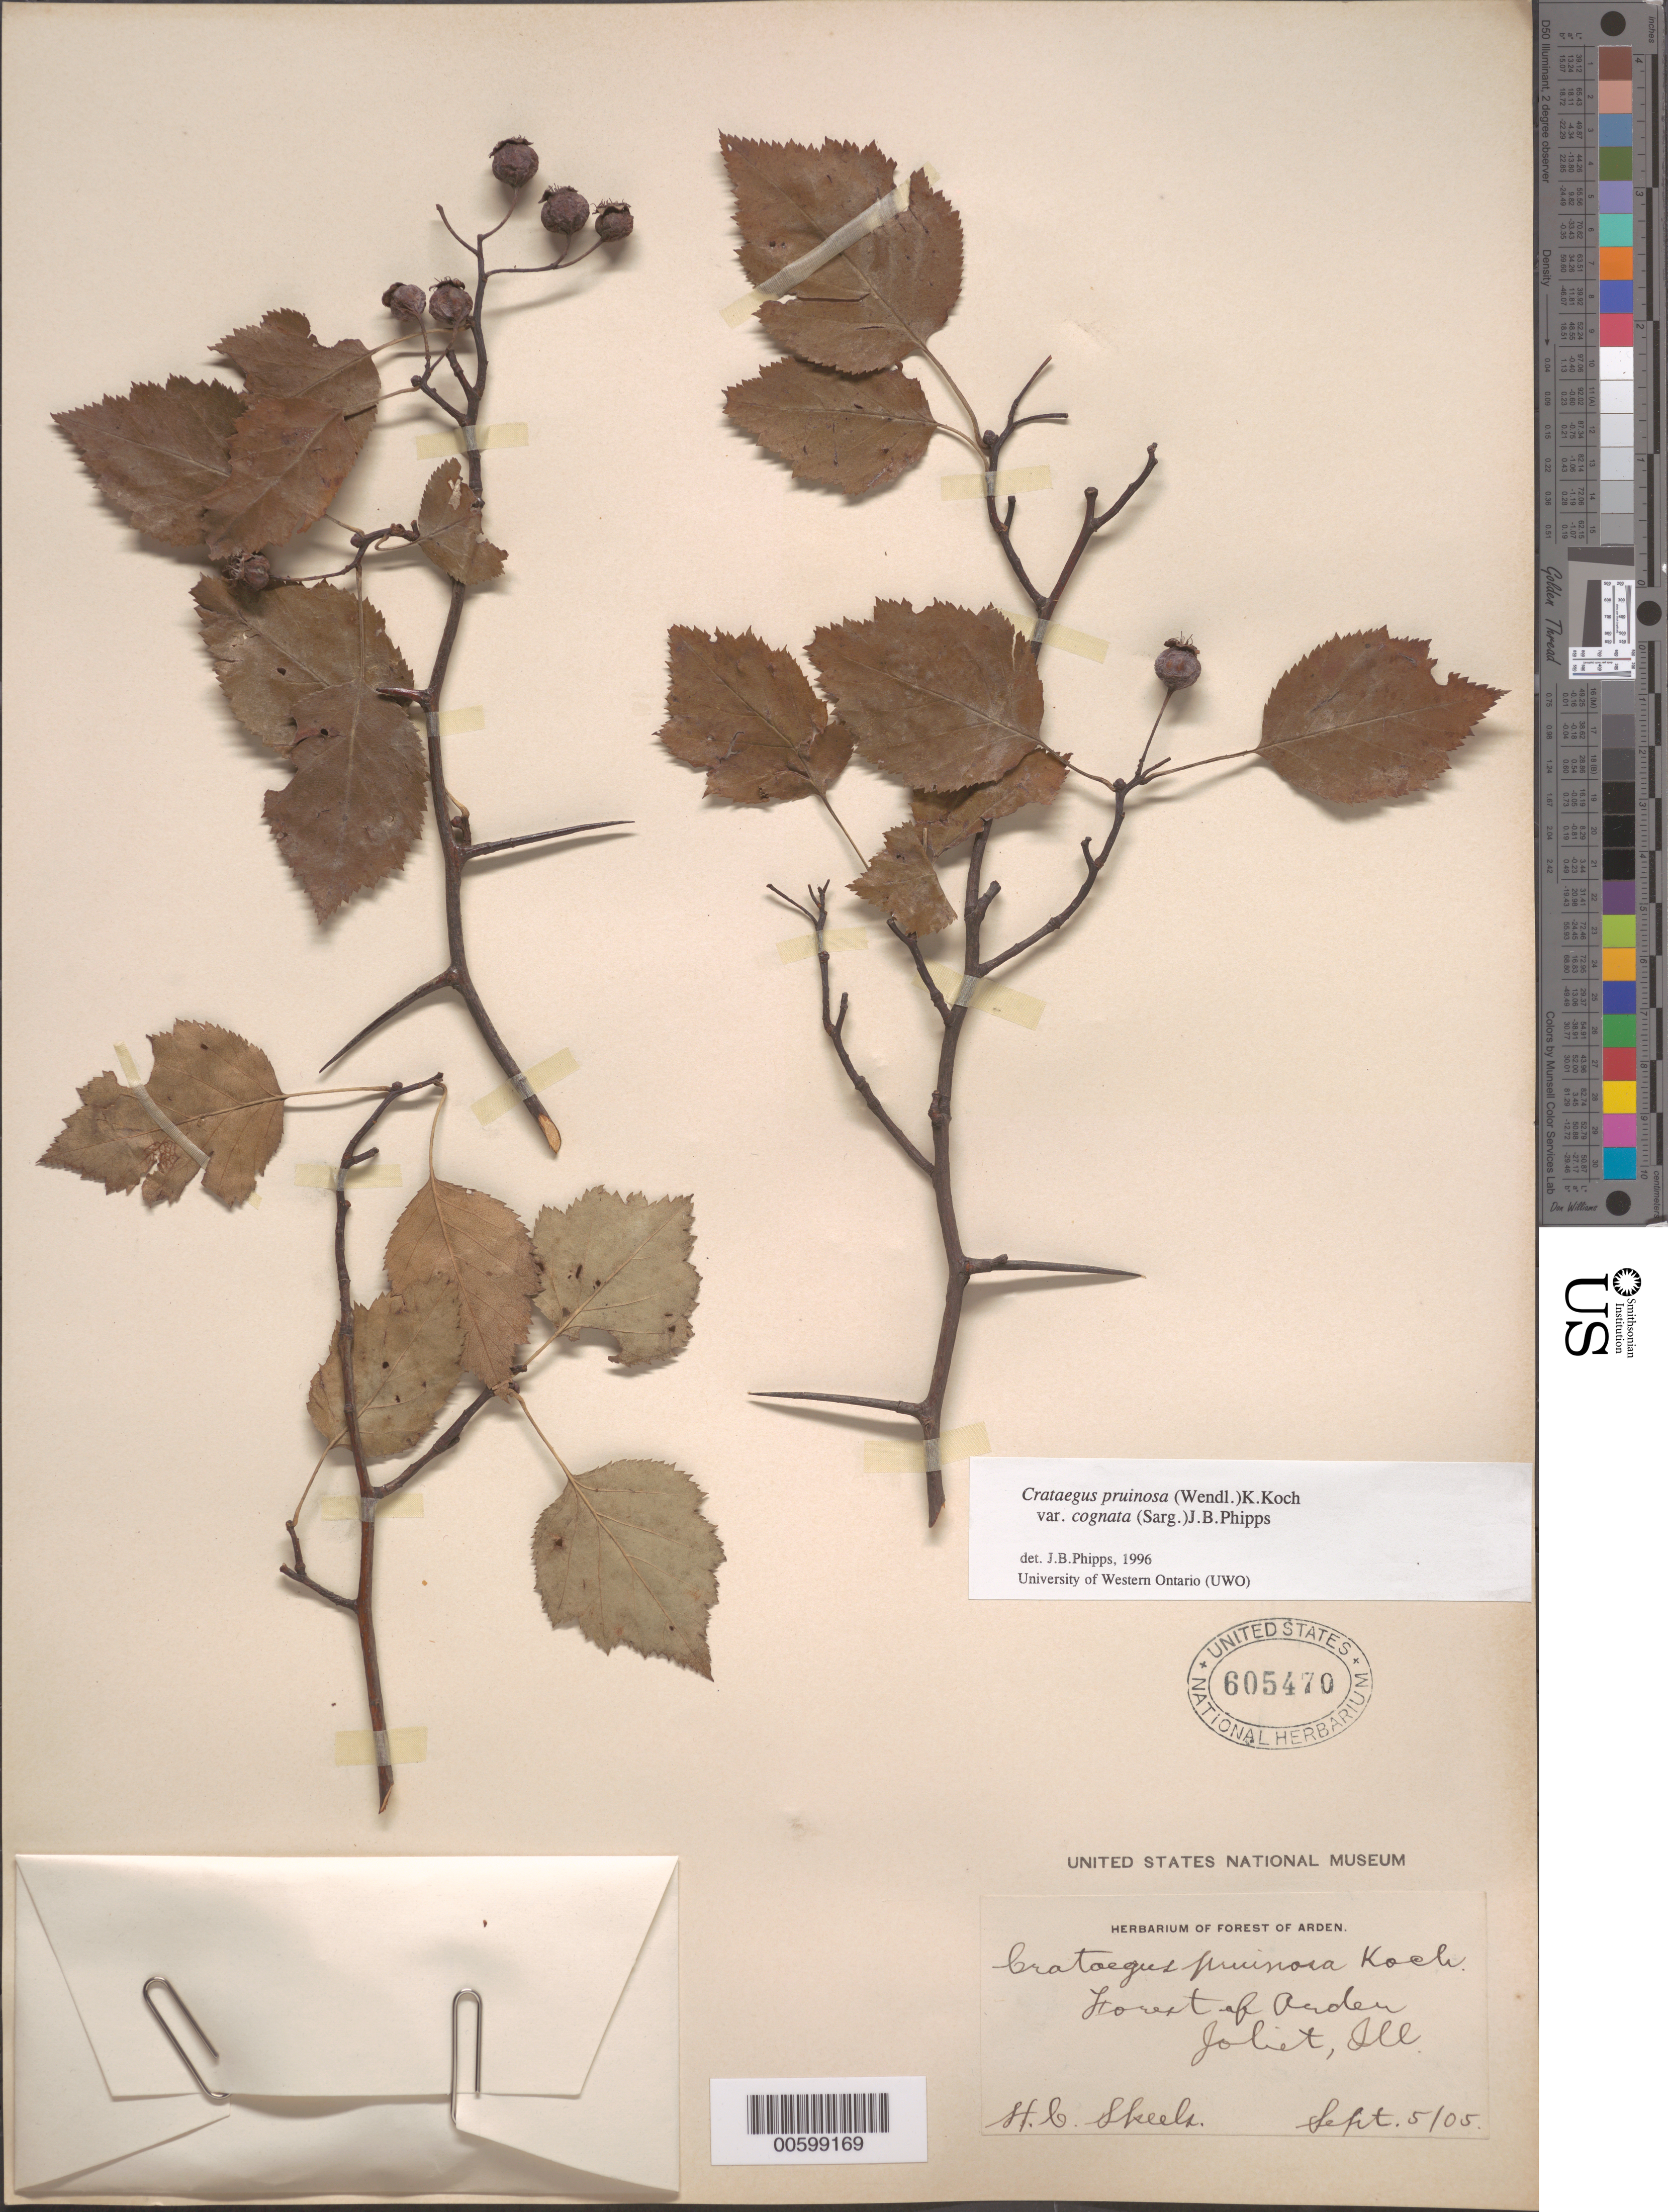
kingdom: Plantae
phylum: Tracheophyta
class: Magnoliopsida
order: Rosales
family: Rosaceae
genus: Crataegus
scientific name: Crataegus pruinosa var. cognata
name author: (Sarg.) J.B. Phipps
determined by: Phipps, James B., (UWO), University of Western Ontario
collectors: H. Skeels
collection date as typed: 05 Sep 1905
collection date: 1905-09-05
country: United States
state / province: Illinois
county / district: Will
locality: Forest of Arden, Joliet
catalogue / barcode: US 605470